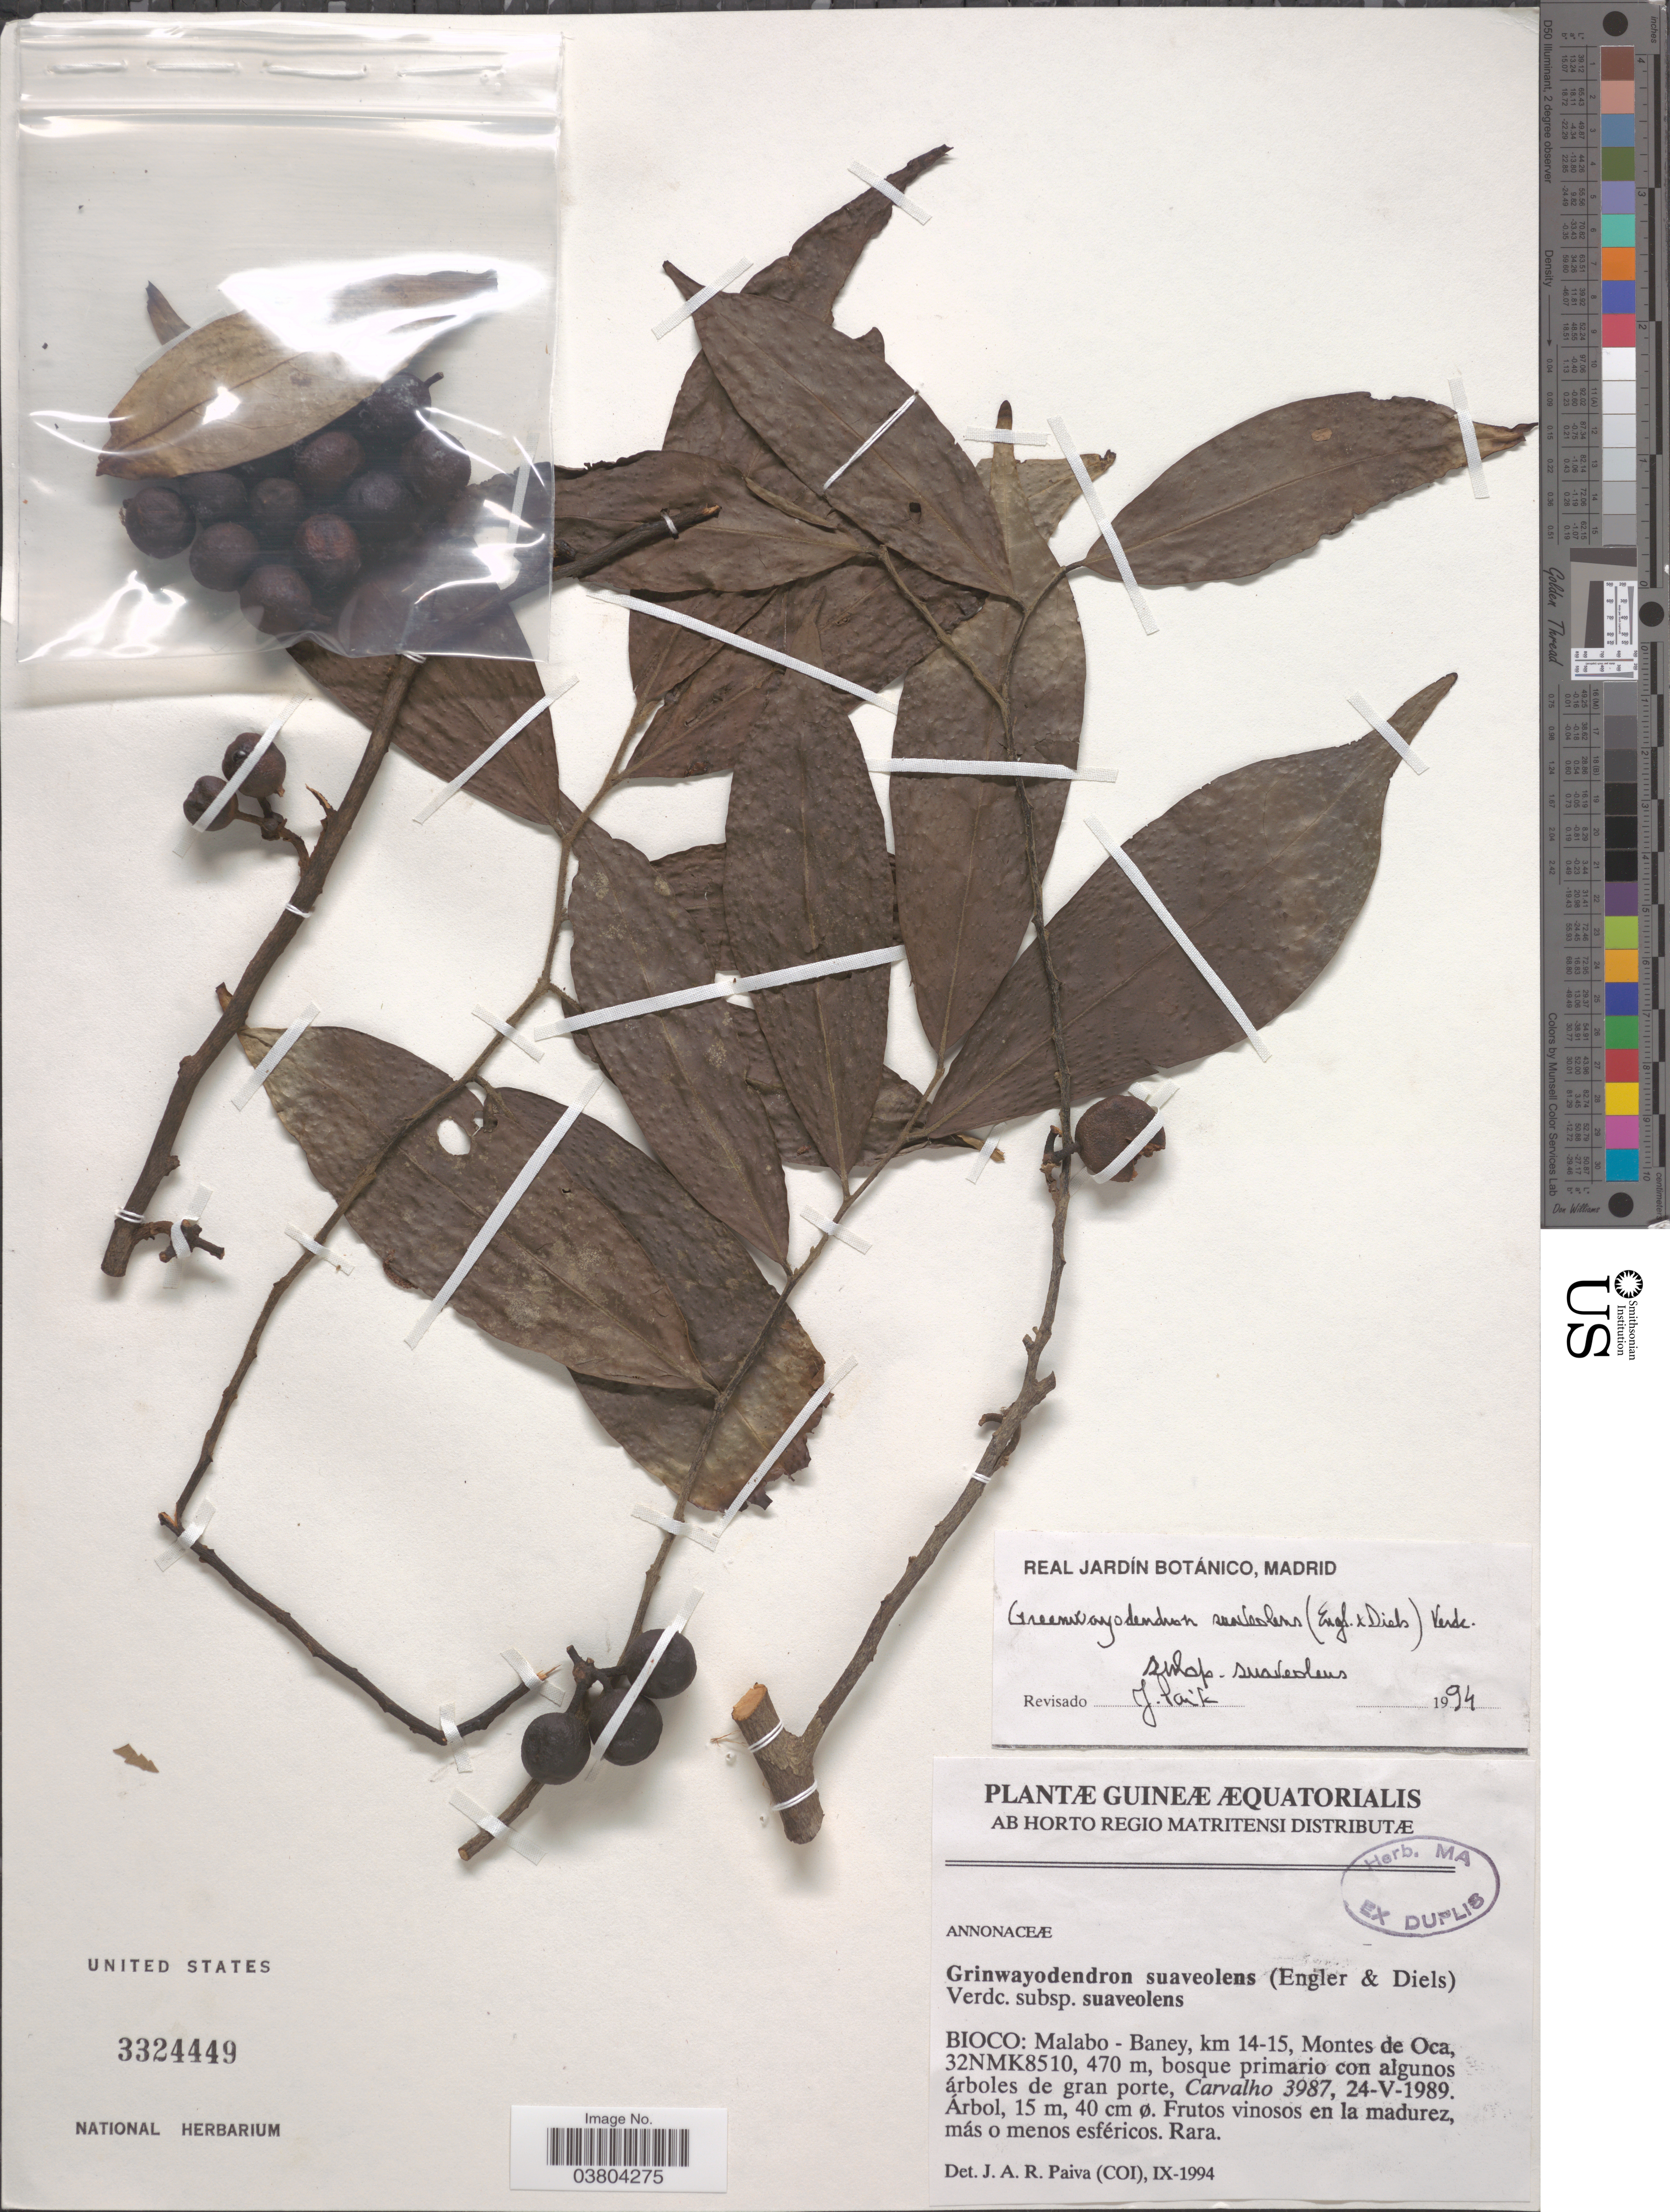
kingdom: Plantae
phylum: Tracheophyta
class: Magnoliopsida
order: Magnoliales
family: Annonaceae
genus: Greenwayodendron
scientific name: Greenwayodendron suaveolens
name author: (Engl. & Diels) Verdc.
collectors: Carvalho, --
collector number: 3987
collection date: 1989-05-24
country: Equatorial Guinea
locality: Bioco: Malabo - Baney, km 14-15, Montes de Oca, 32NMK8510.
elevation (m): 470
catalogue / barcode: US 3324449